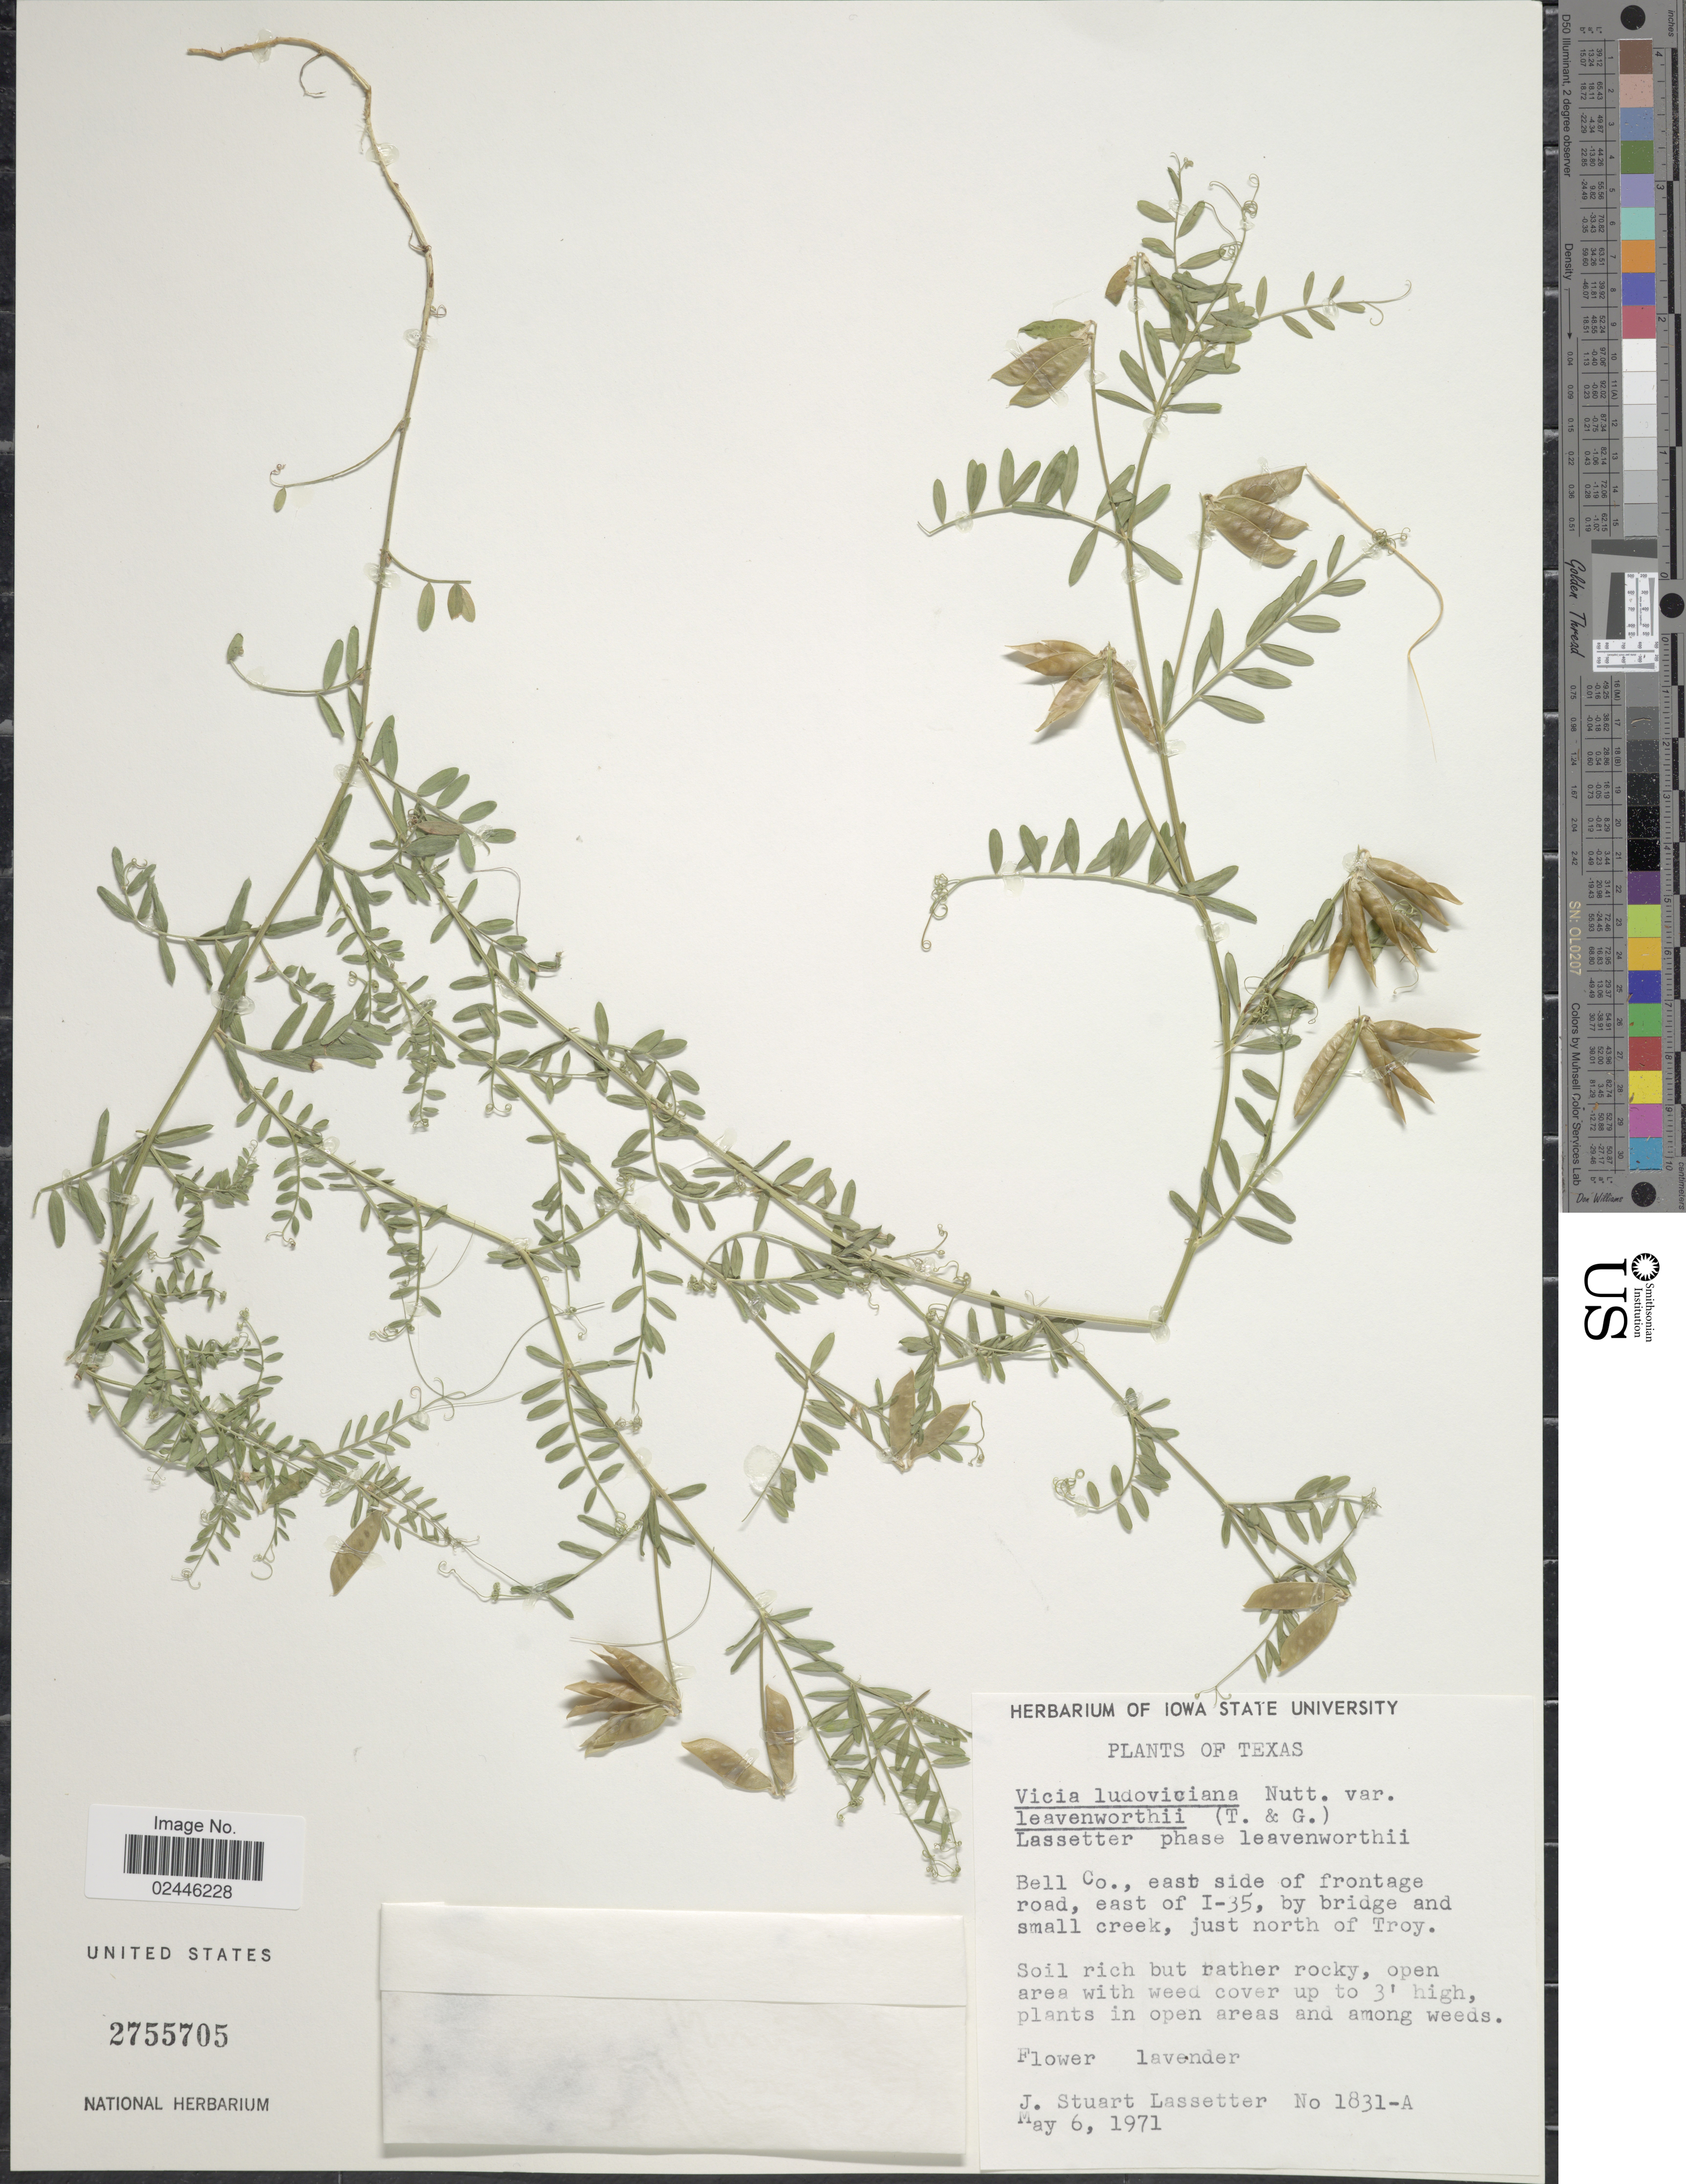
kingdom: Plantae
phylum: Tracheophyta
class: Magnoliopsida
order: Fabales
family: Fabaceae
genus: Vicia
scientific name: Vicia ludoviciana var. leavenworthii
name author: (Torr. & A. Gray) Broich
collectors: J. Lassetter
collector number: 1831-A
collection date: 1971-05-06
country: United States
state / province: Texas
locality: Bell Co,. east side of frontage road, east of I-35, by bridge and small creek, just north of Troy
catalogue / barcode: US 2755705